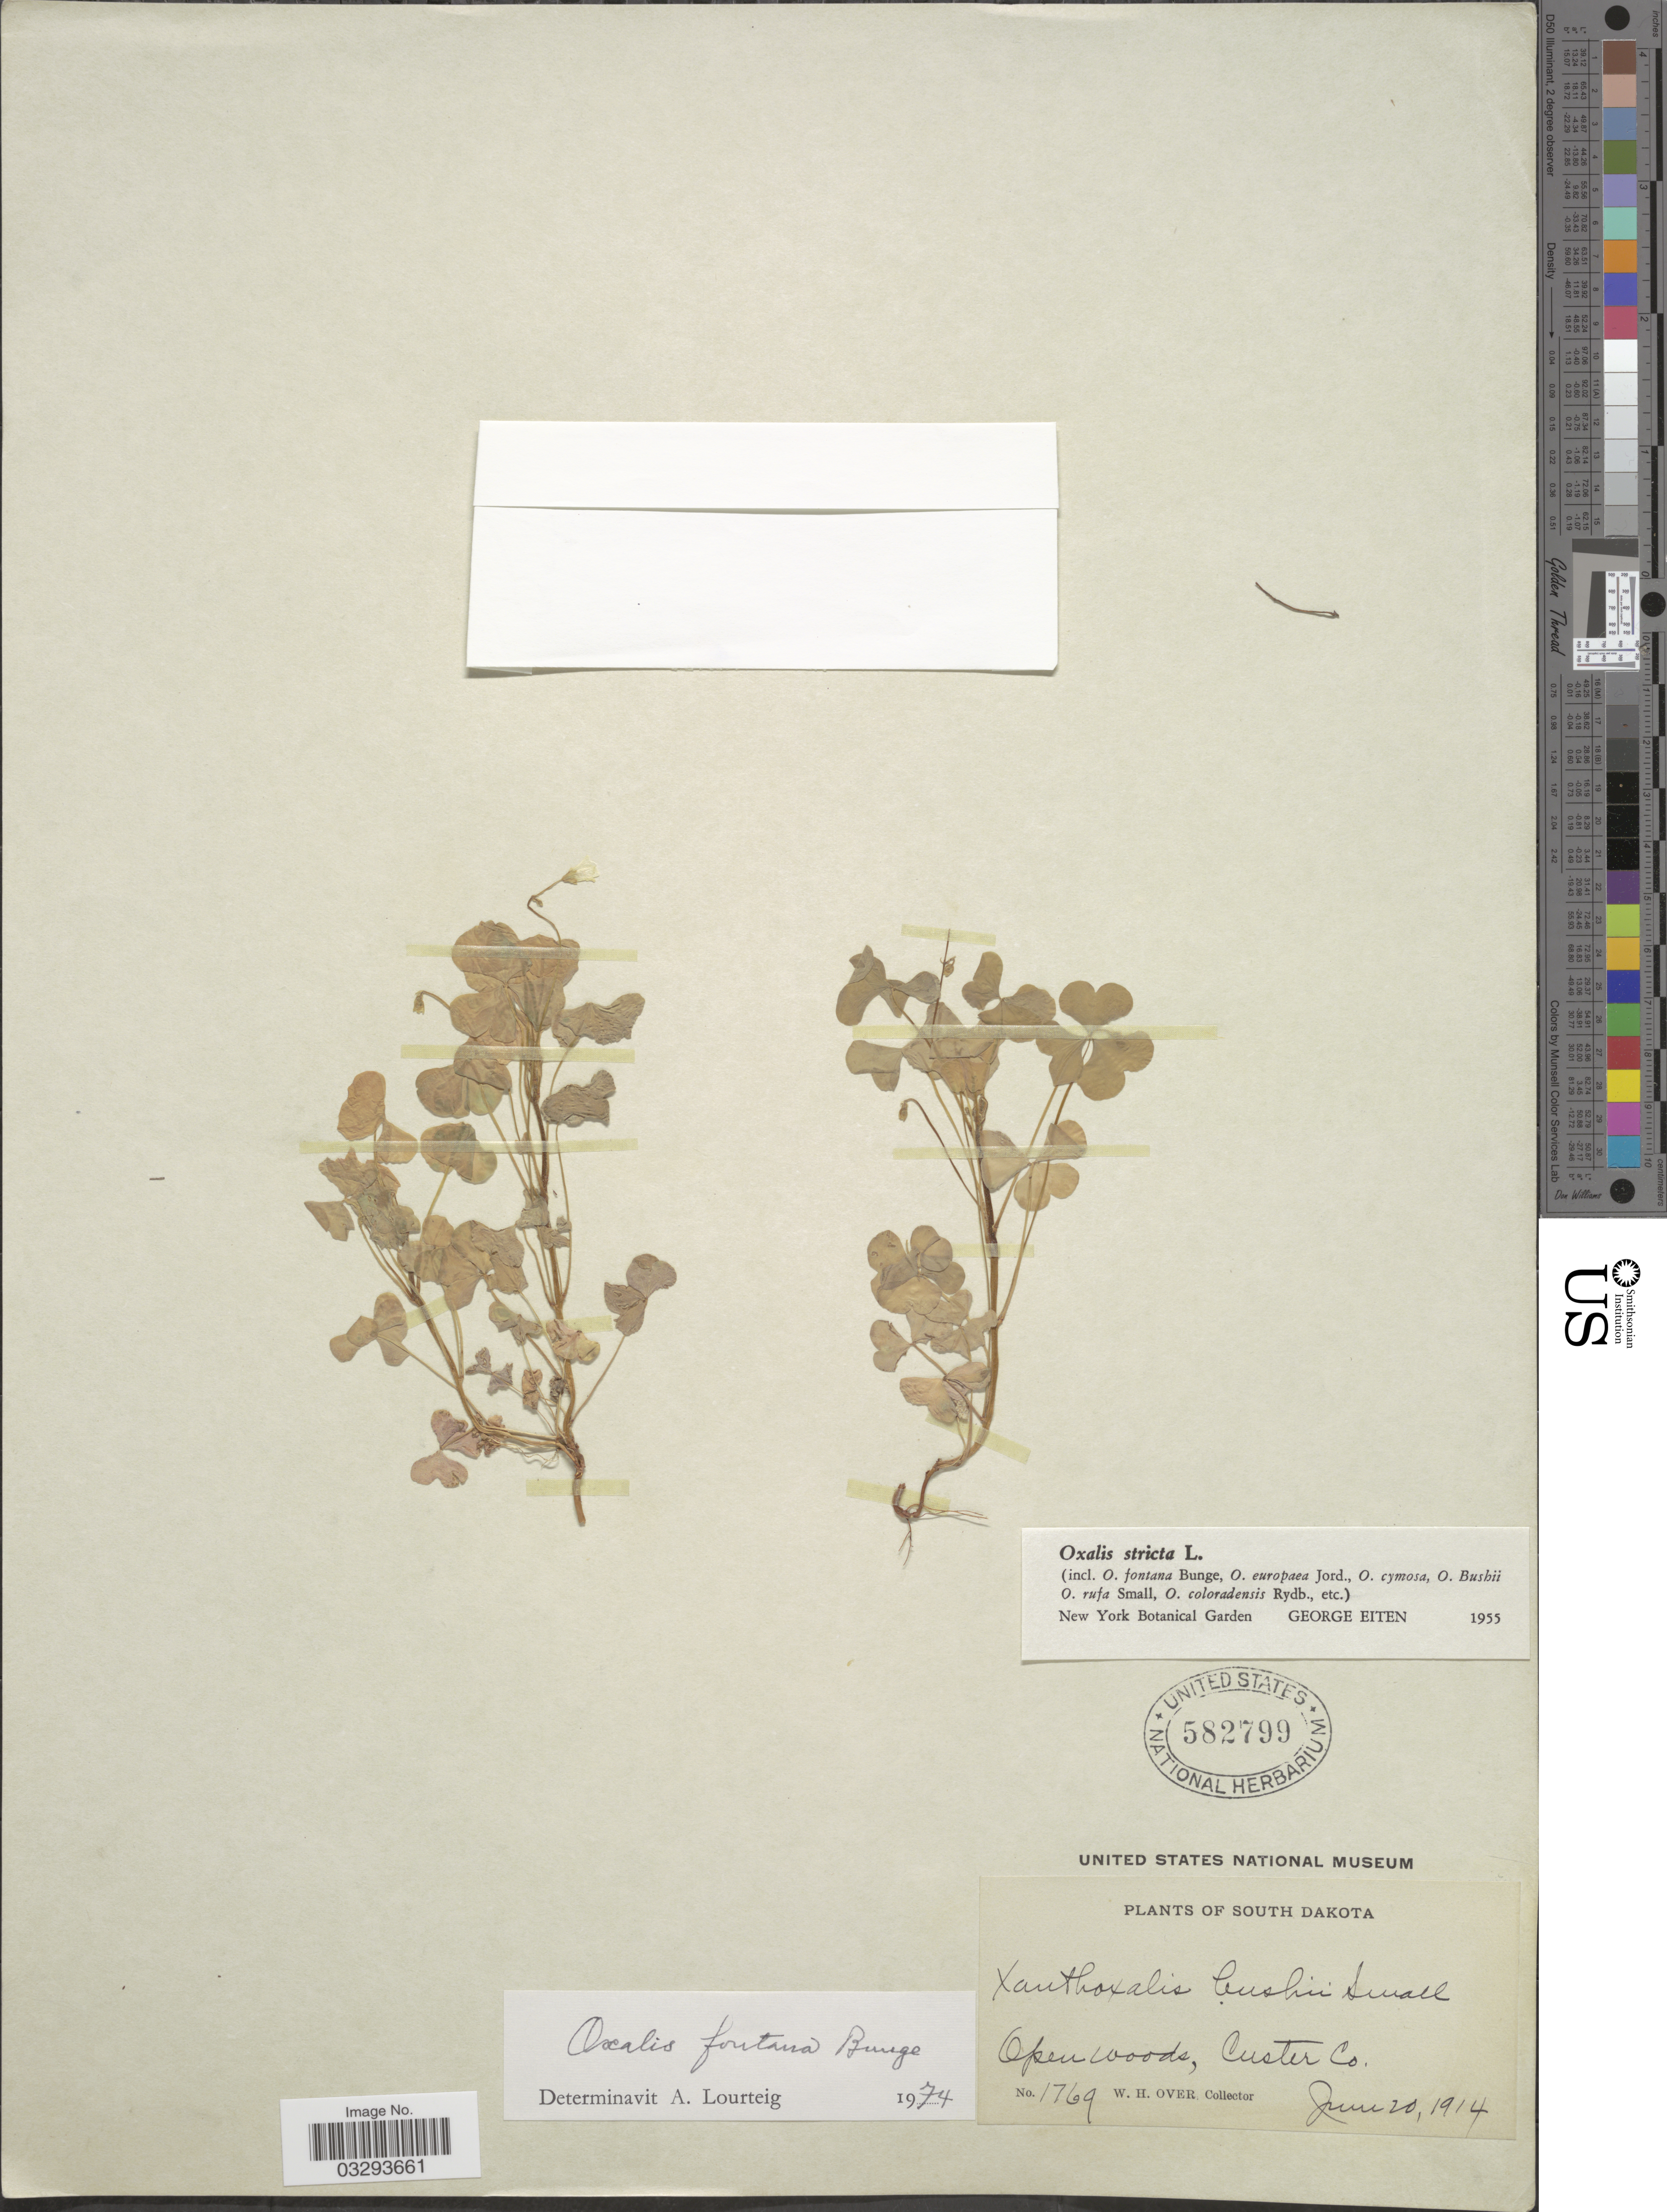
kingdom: Plantae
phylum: Tracheophyta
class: Magnoliopsida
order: Oxalidales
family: Oxalidaceae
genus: Oxalis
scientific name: Oxalis fontana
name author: Bunge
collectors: W. Over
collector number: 1769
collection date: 1914-06-20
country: United States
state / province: South Dakota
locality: Custer Co.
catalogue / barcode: US 582799